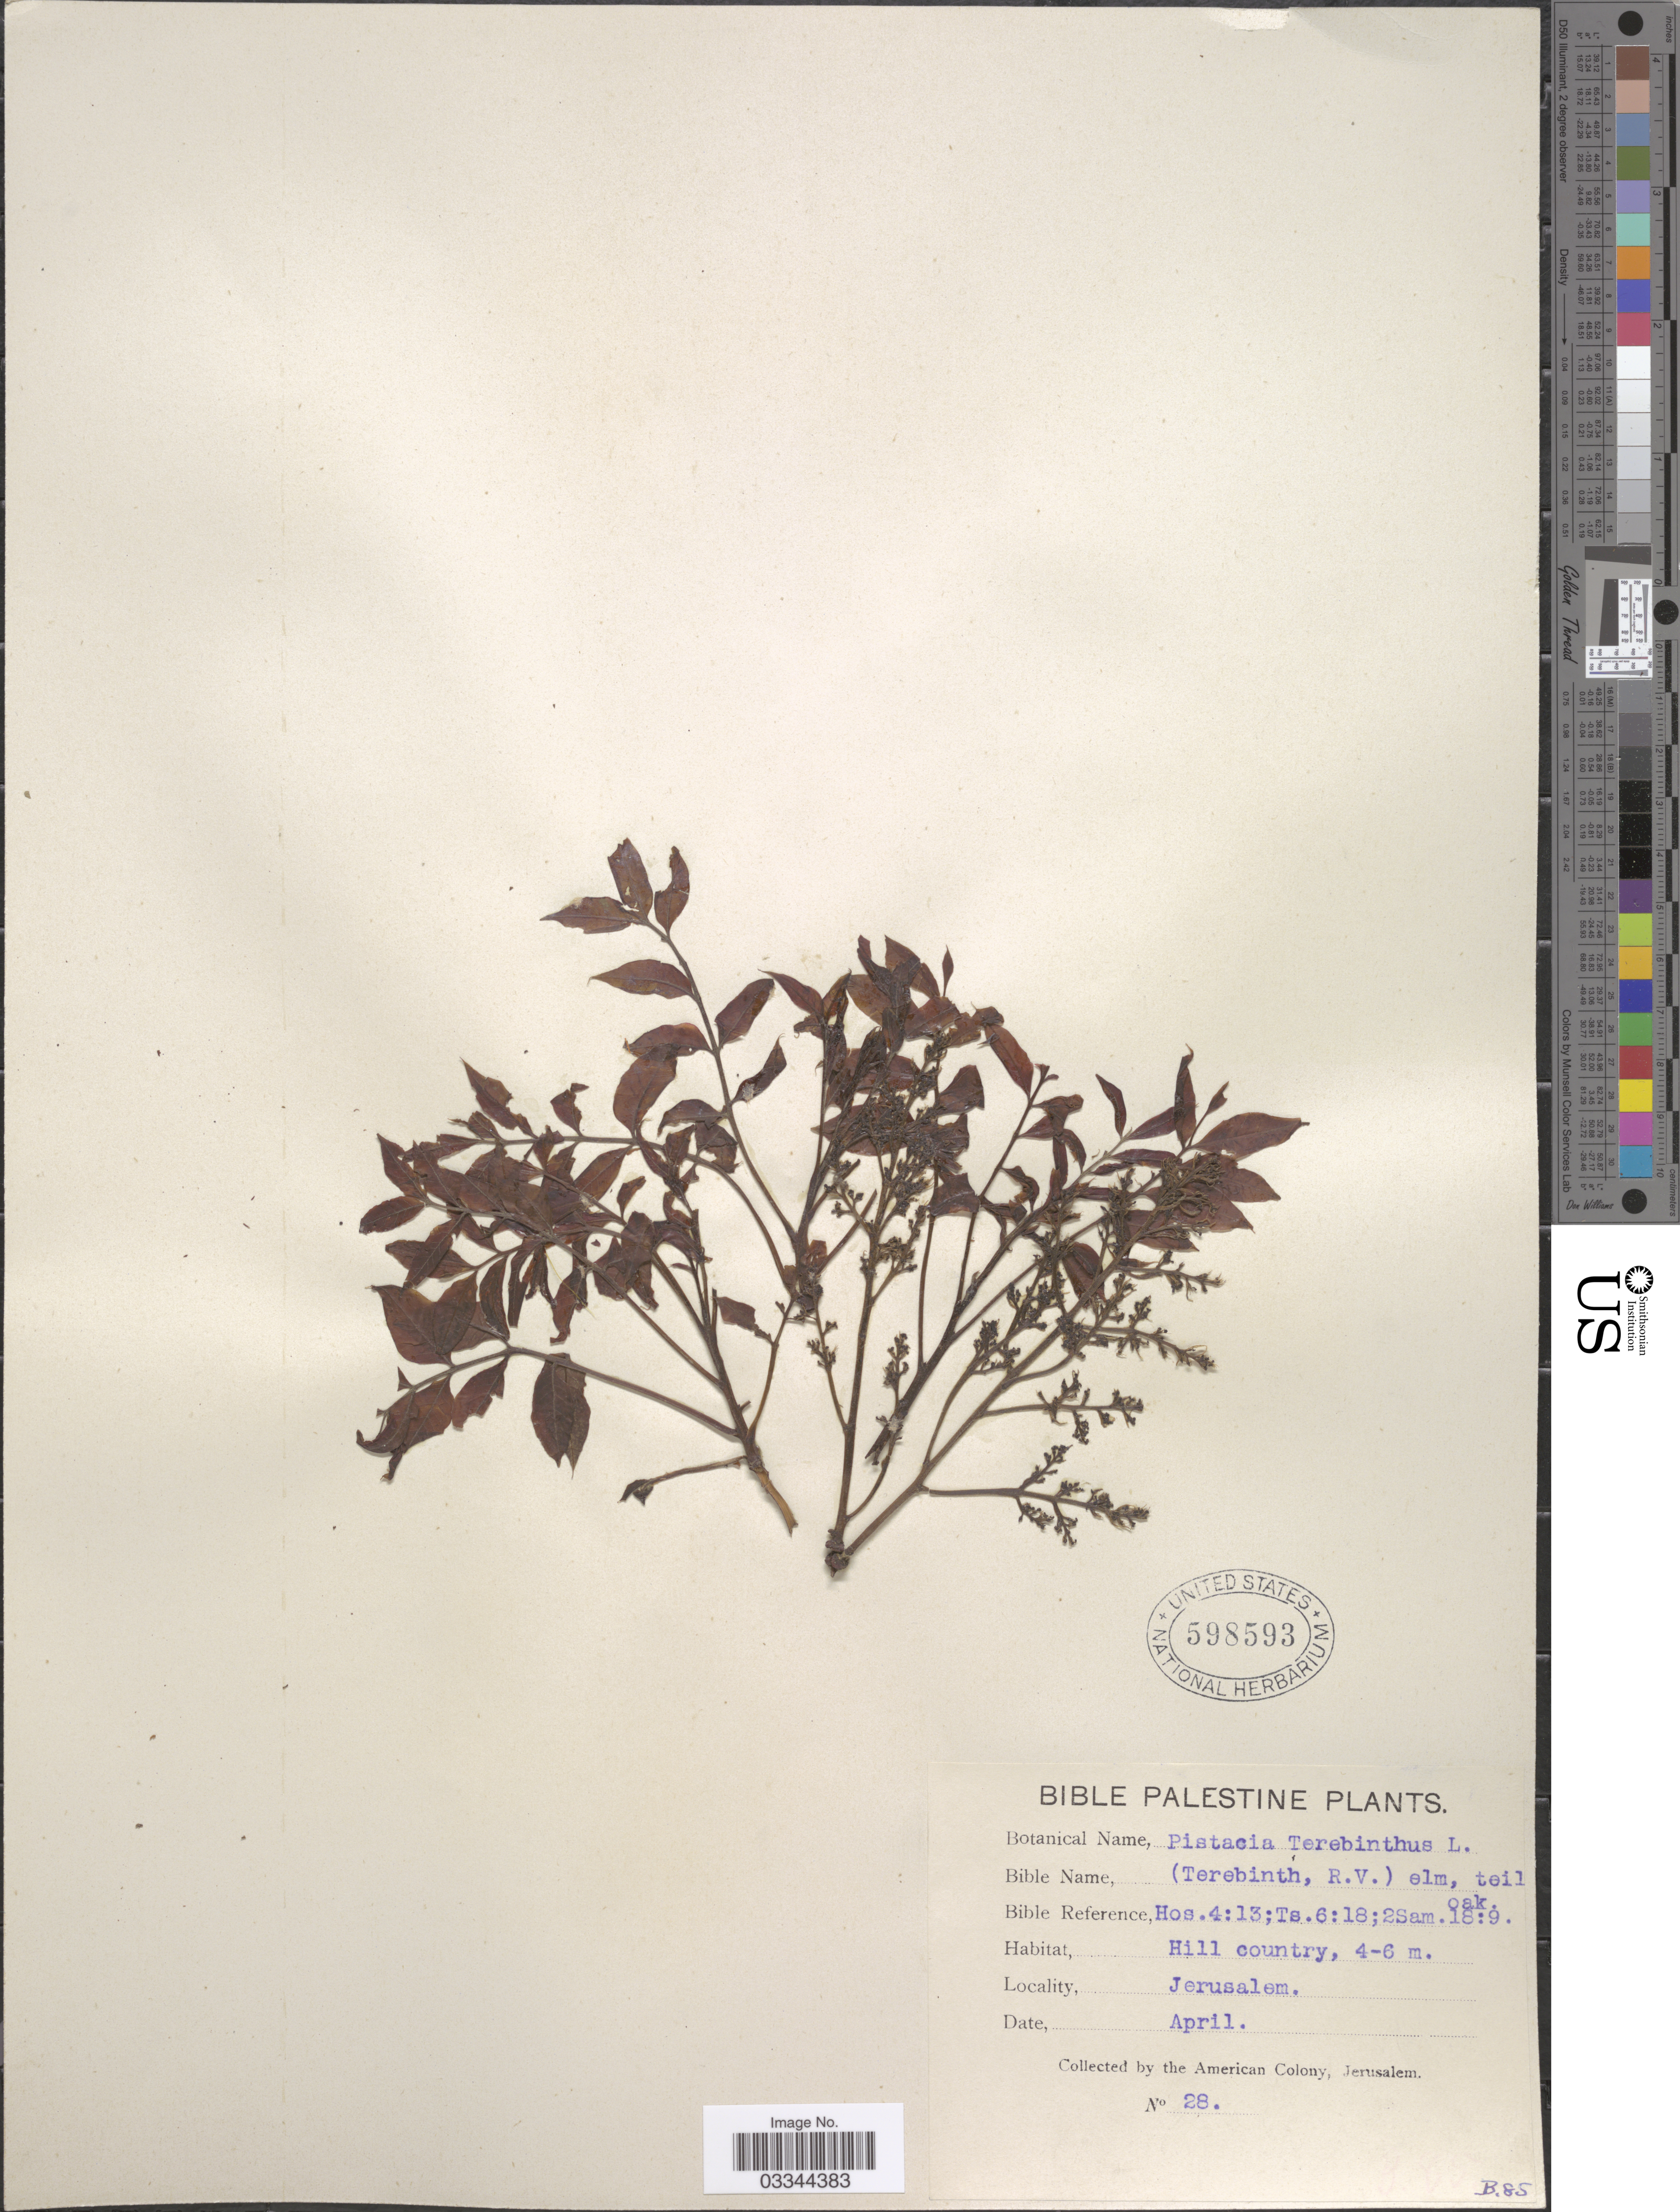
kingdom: Plantae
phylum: Tracheophyta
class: Magnoliopsida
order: Sapindales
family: Anacardiaceae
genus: Pistacia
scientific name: Pistacia palaestina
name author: Boiss.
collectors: American Colony, Jerusalem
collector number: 28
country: Israel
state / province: Jerusalem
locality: Palestine.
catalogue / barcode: US 598593